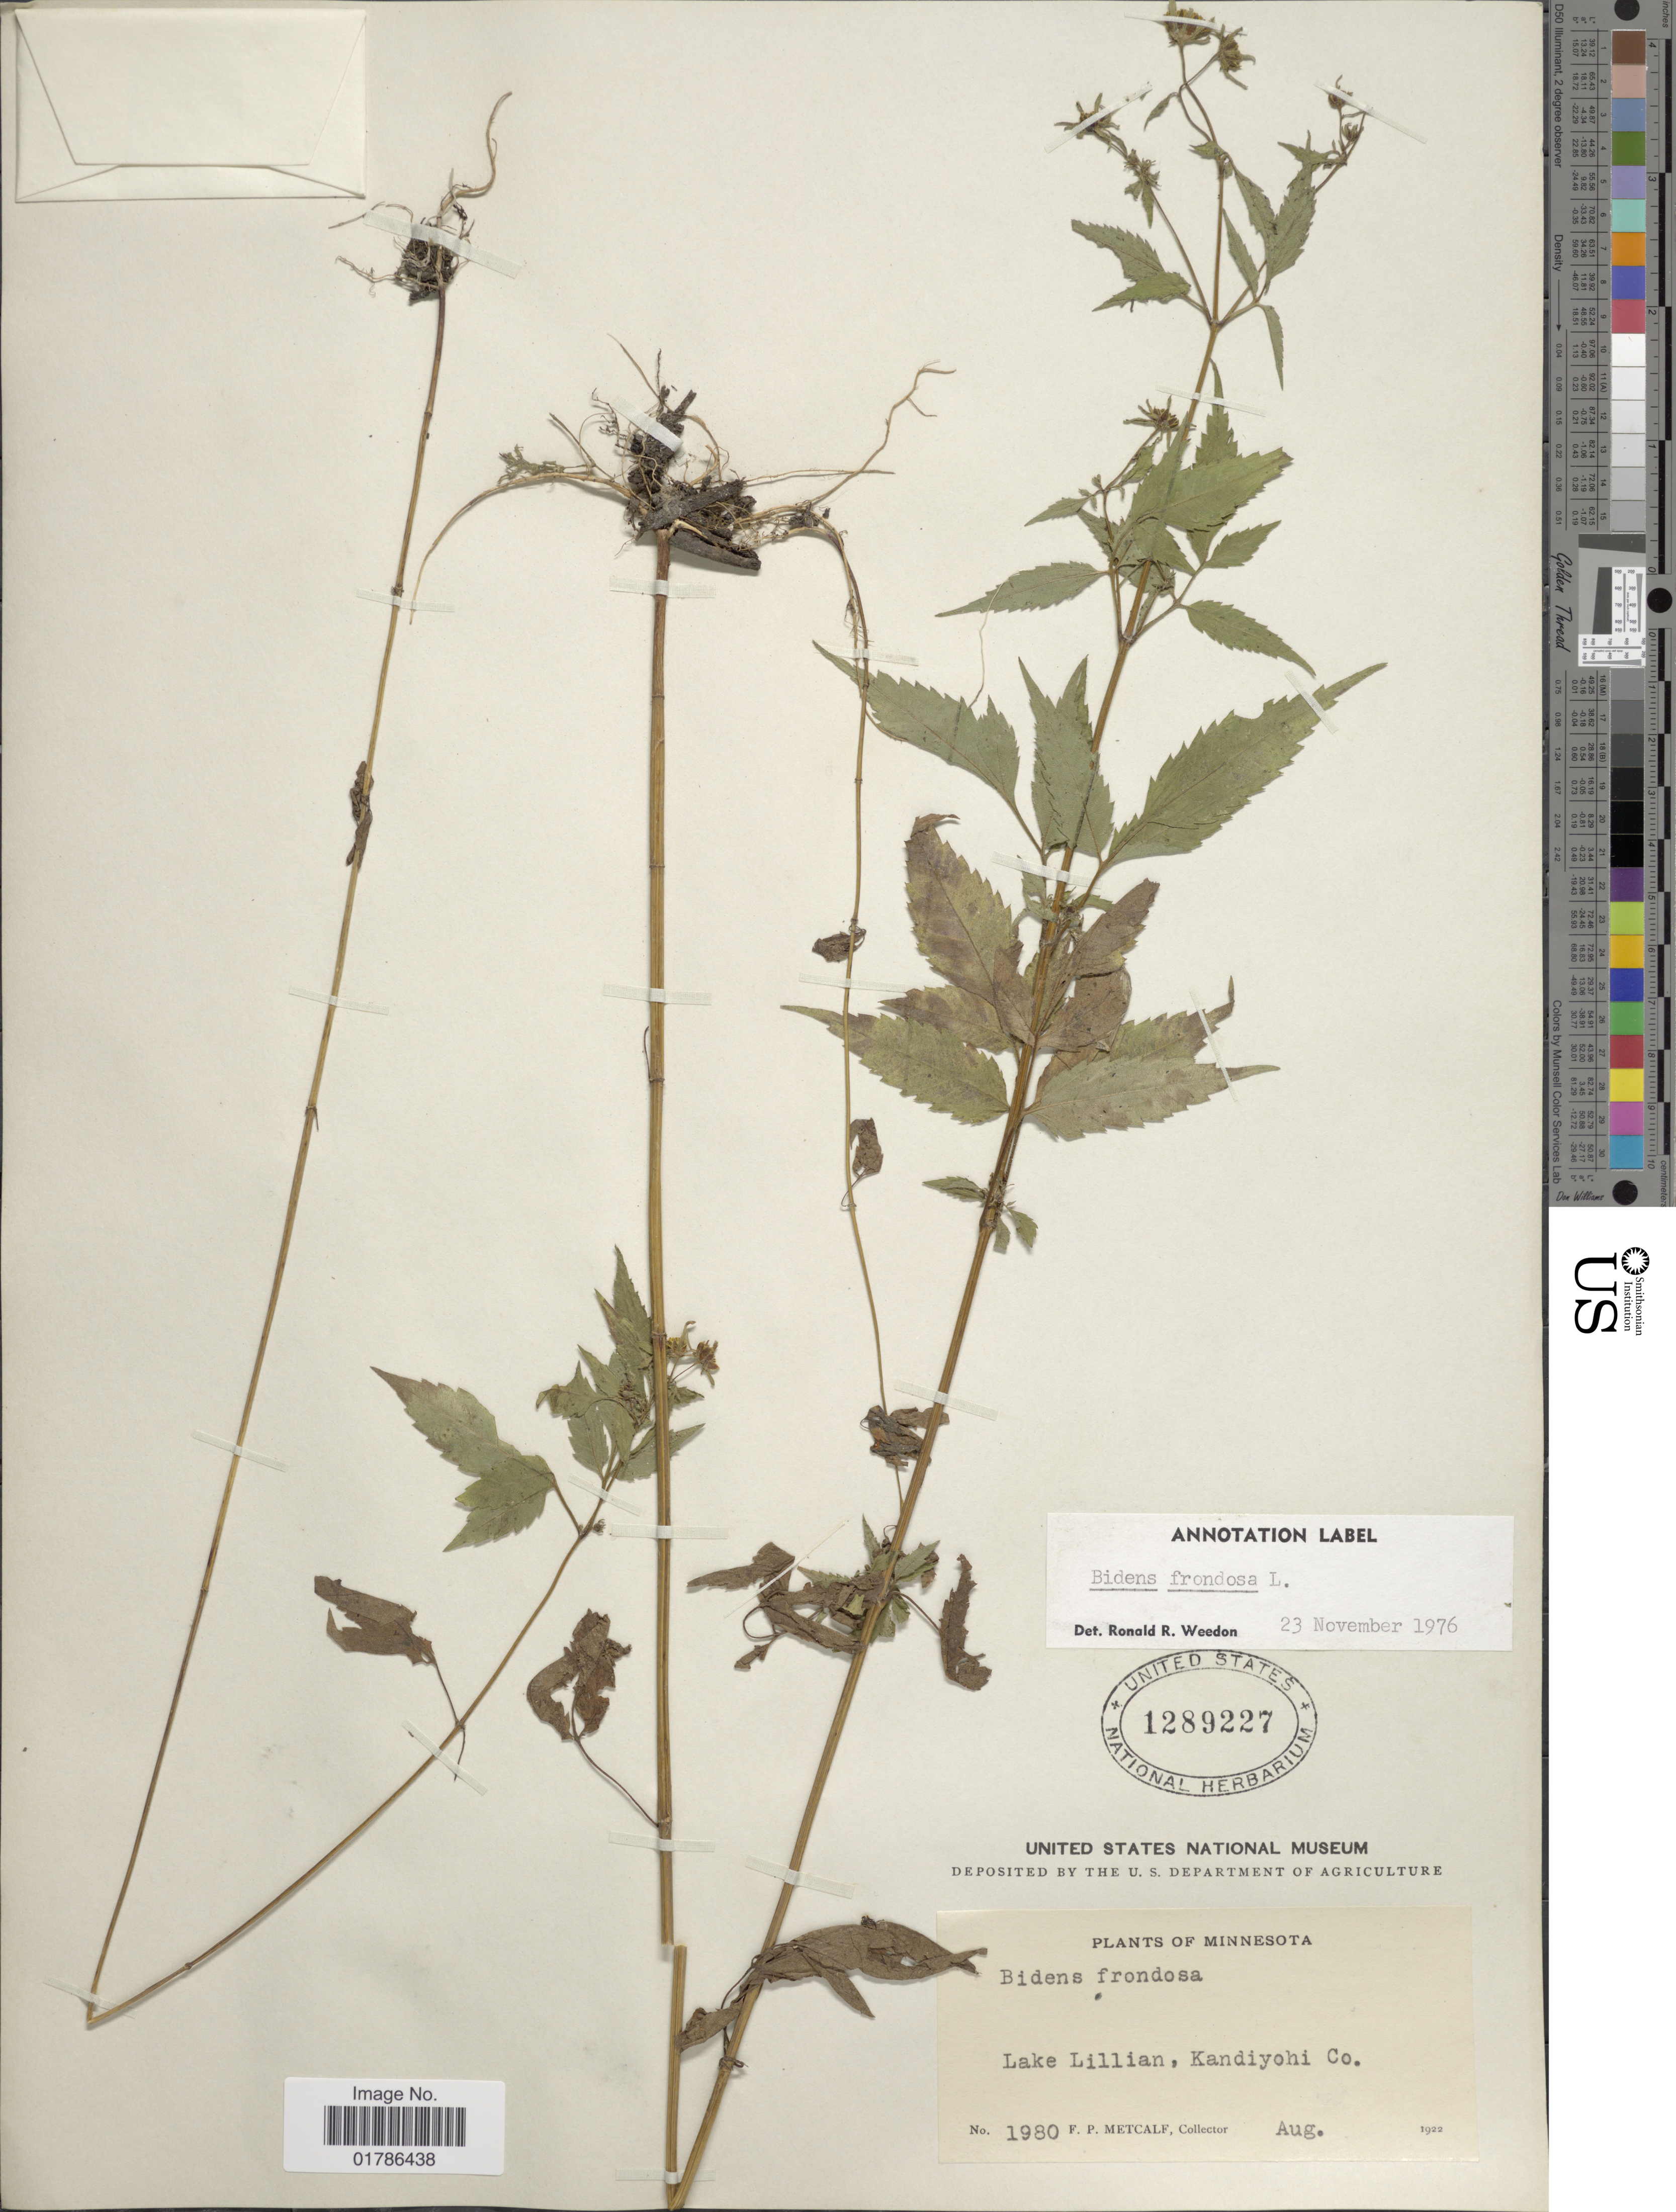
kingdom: Plantae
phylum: Tracheophyta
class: Magnoliopsida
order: Asterales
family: Asteraceae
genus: Bidens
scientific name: Bidens frondosa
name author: L.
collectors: F. Metcalf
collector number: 1980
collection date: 1922-08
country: United States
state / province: Minnesota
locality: Lake Lillian, Kandiyohi Co.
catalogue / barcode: US 1289227